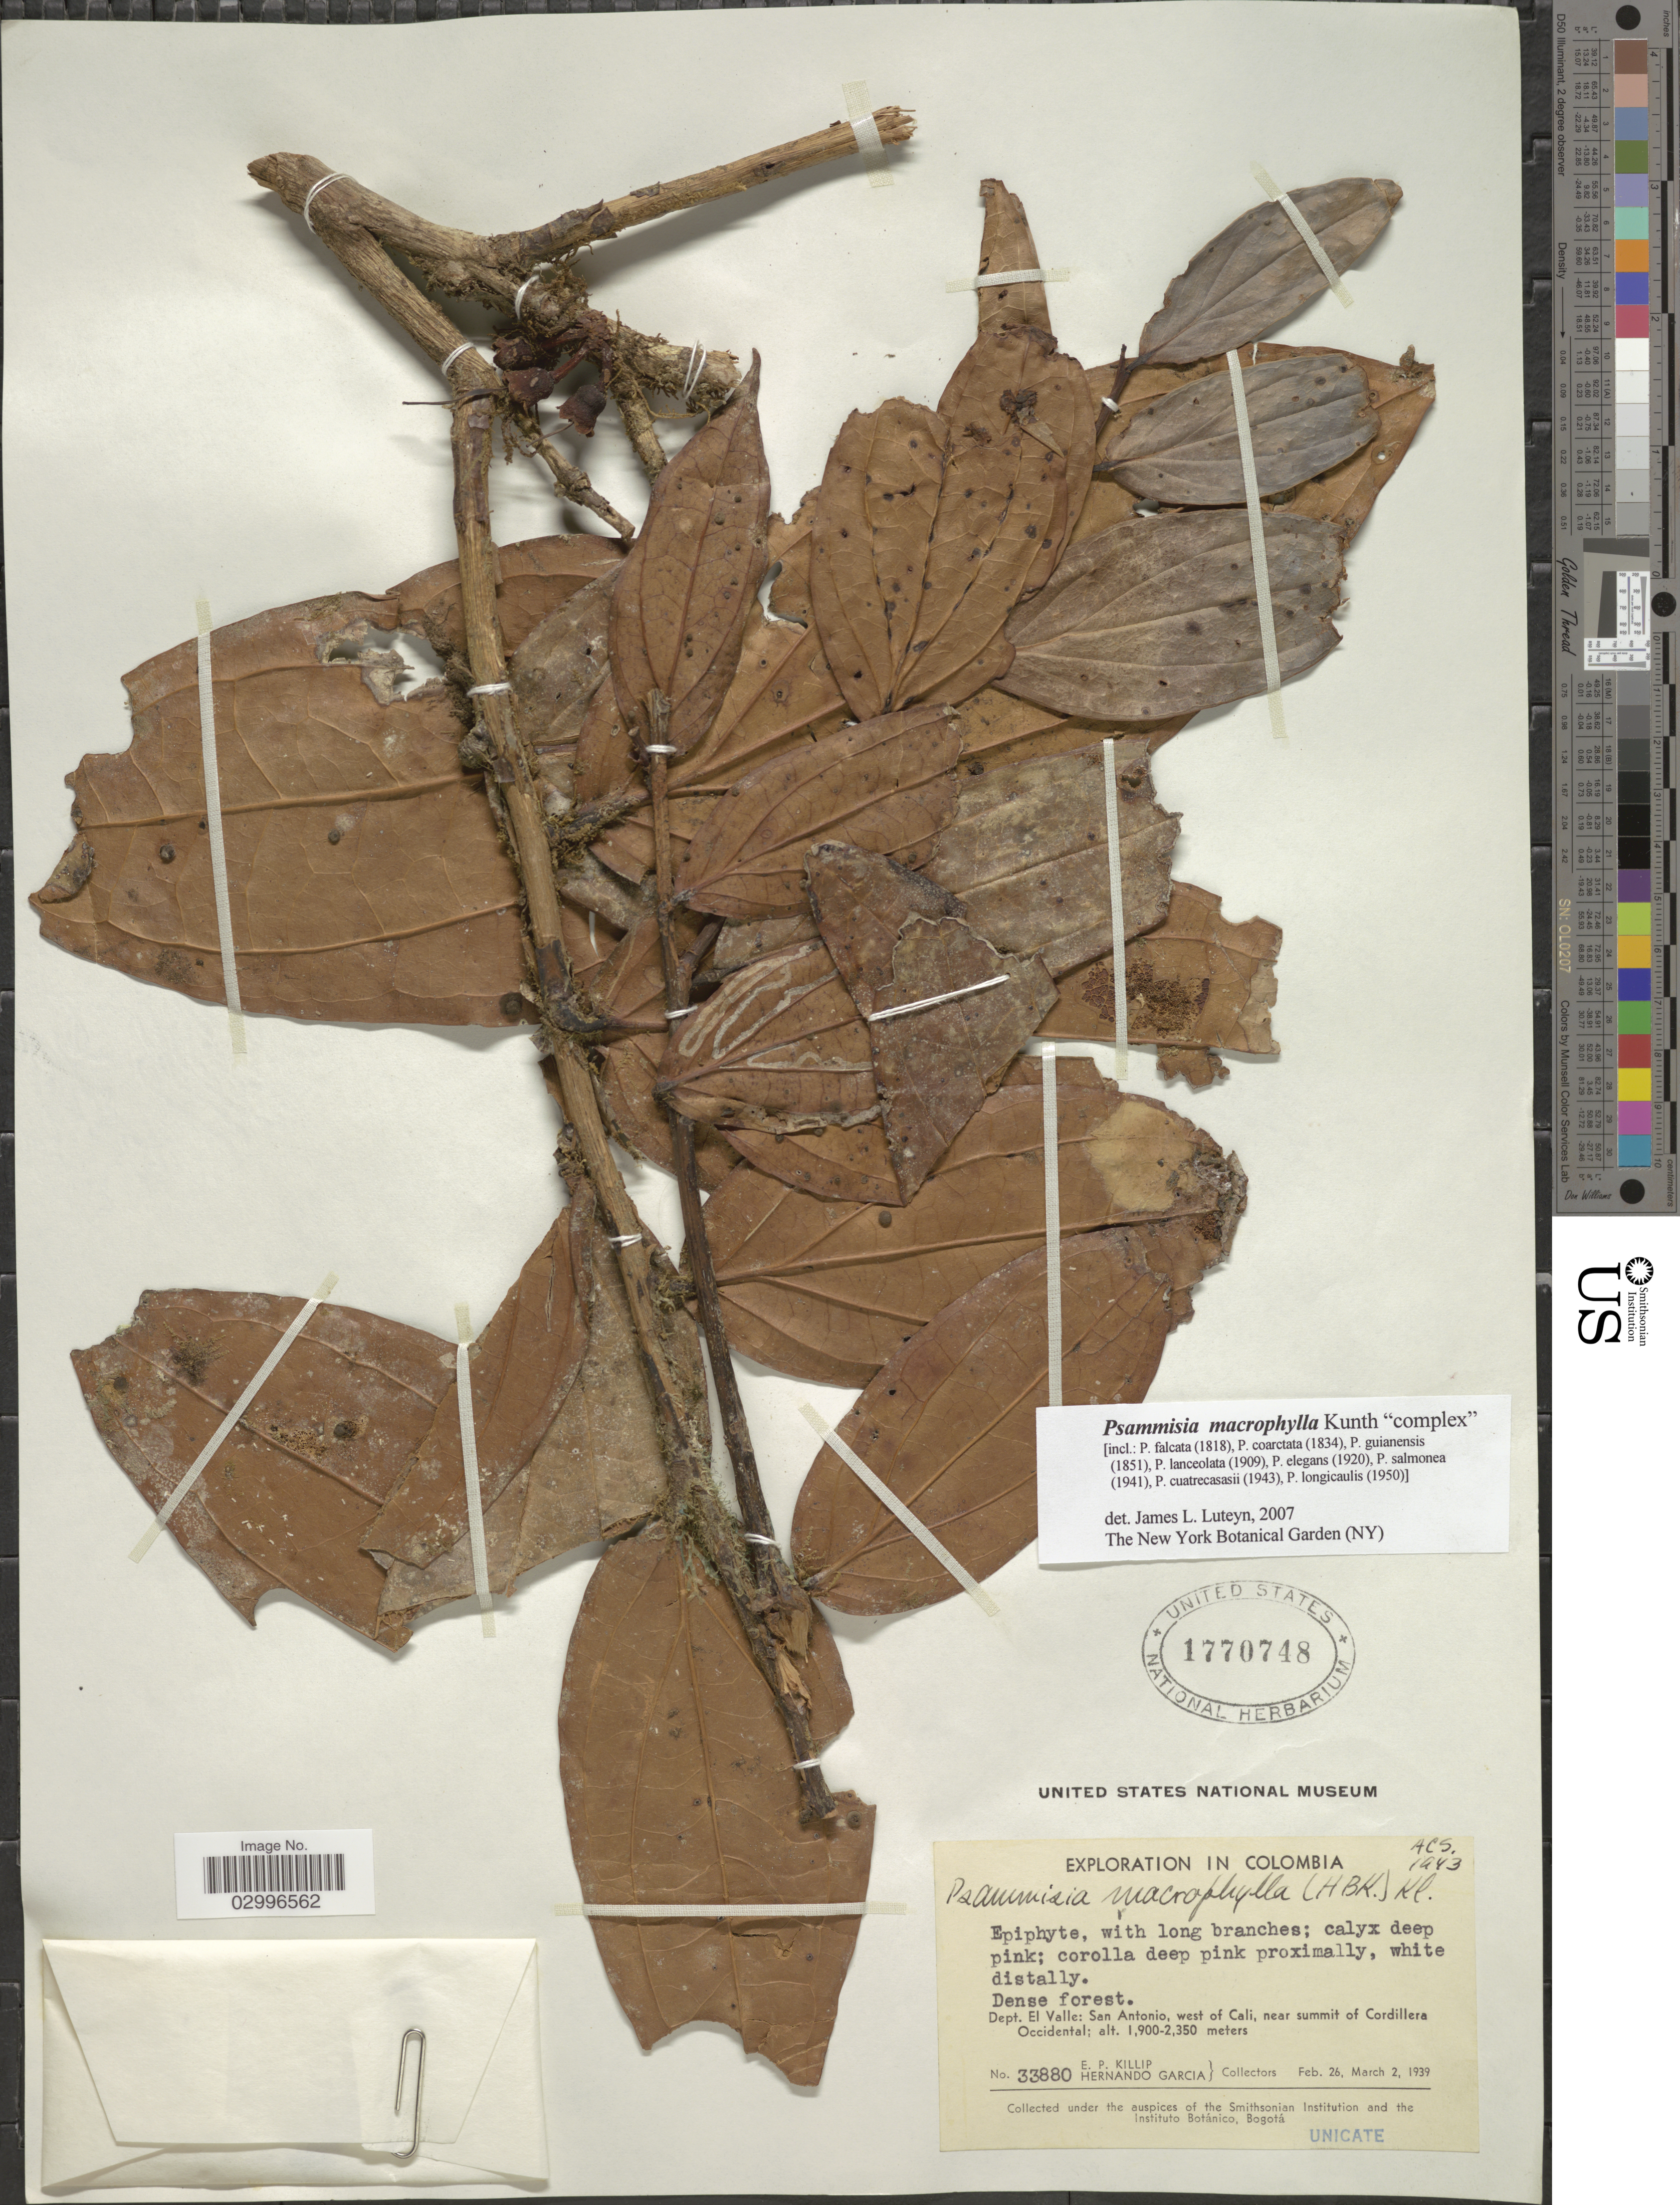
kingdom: Plantae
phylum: Tracheophyta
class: Magnoliopsida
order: Ericales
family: Ericaceae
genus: Psammisia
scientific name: Psammisia macrophylla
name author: (Kunth) Klotzsch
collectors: E. P. Killip & H. Garcia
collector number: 33880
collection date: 1939-02-26/1939-03-02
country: Colombia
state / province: Valle del Cauca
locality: Dept. El Valle: San Antonio, west of Cali, near summit of Cordillera Occidental.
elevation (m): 1900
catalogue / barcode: US 1770748